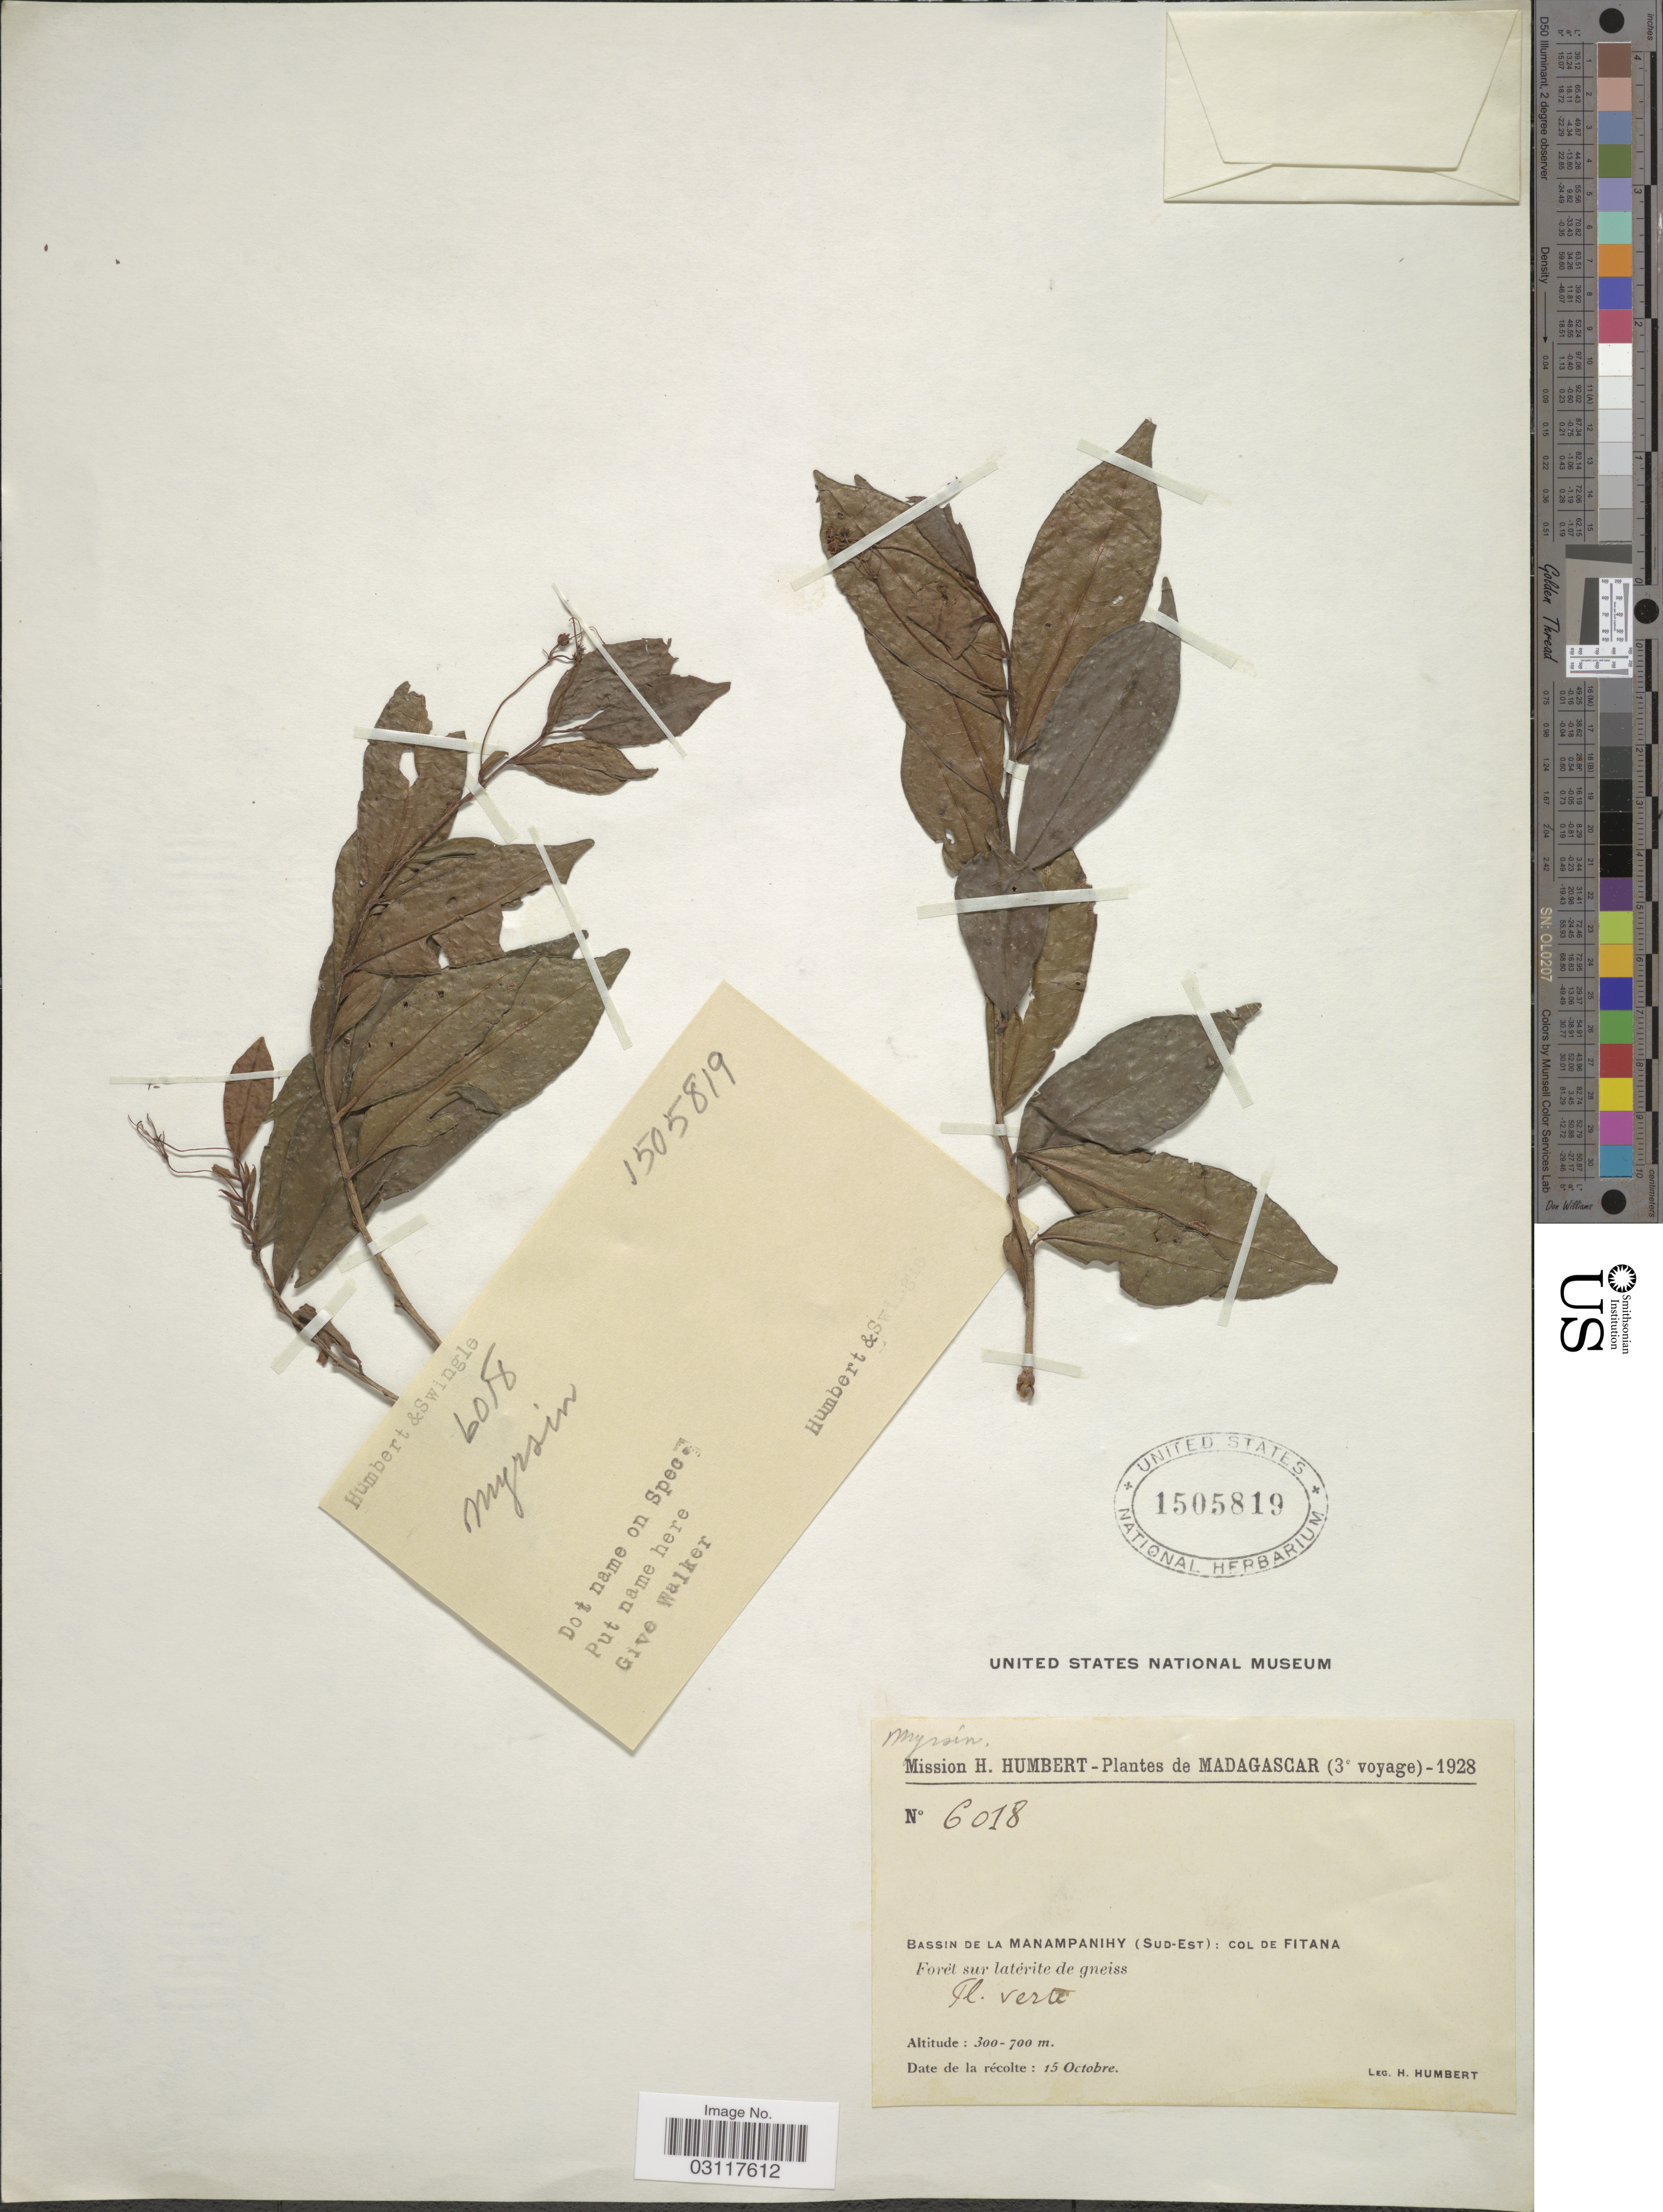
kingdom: Plantae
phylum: Tracheophyta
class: Magnoliopsida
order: Ericales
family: Primulaceae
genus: Myrsine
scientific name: Myrsine sp.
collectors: H. Humbert & -. Swingle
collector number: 6018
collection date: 1928-10-15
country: Madagascar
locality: Bassin De La Manampanihy (Sud-Est): Col De Fitana.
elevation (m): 300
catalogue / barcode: US 1505819